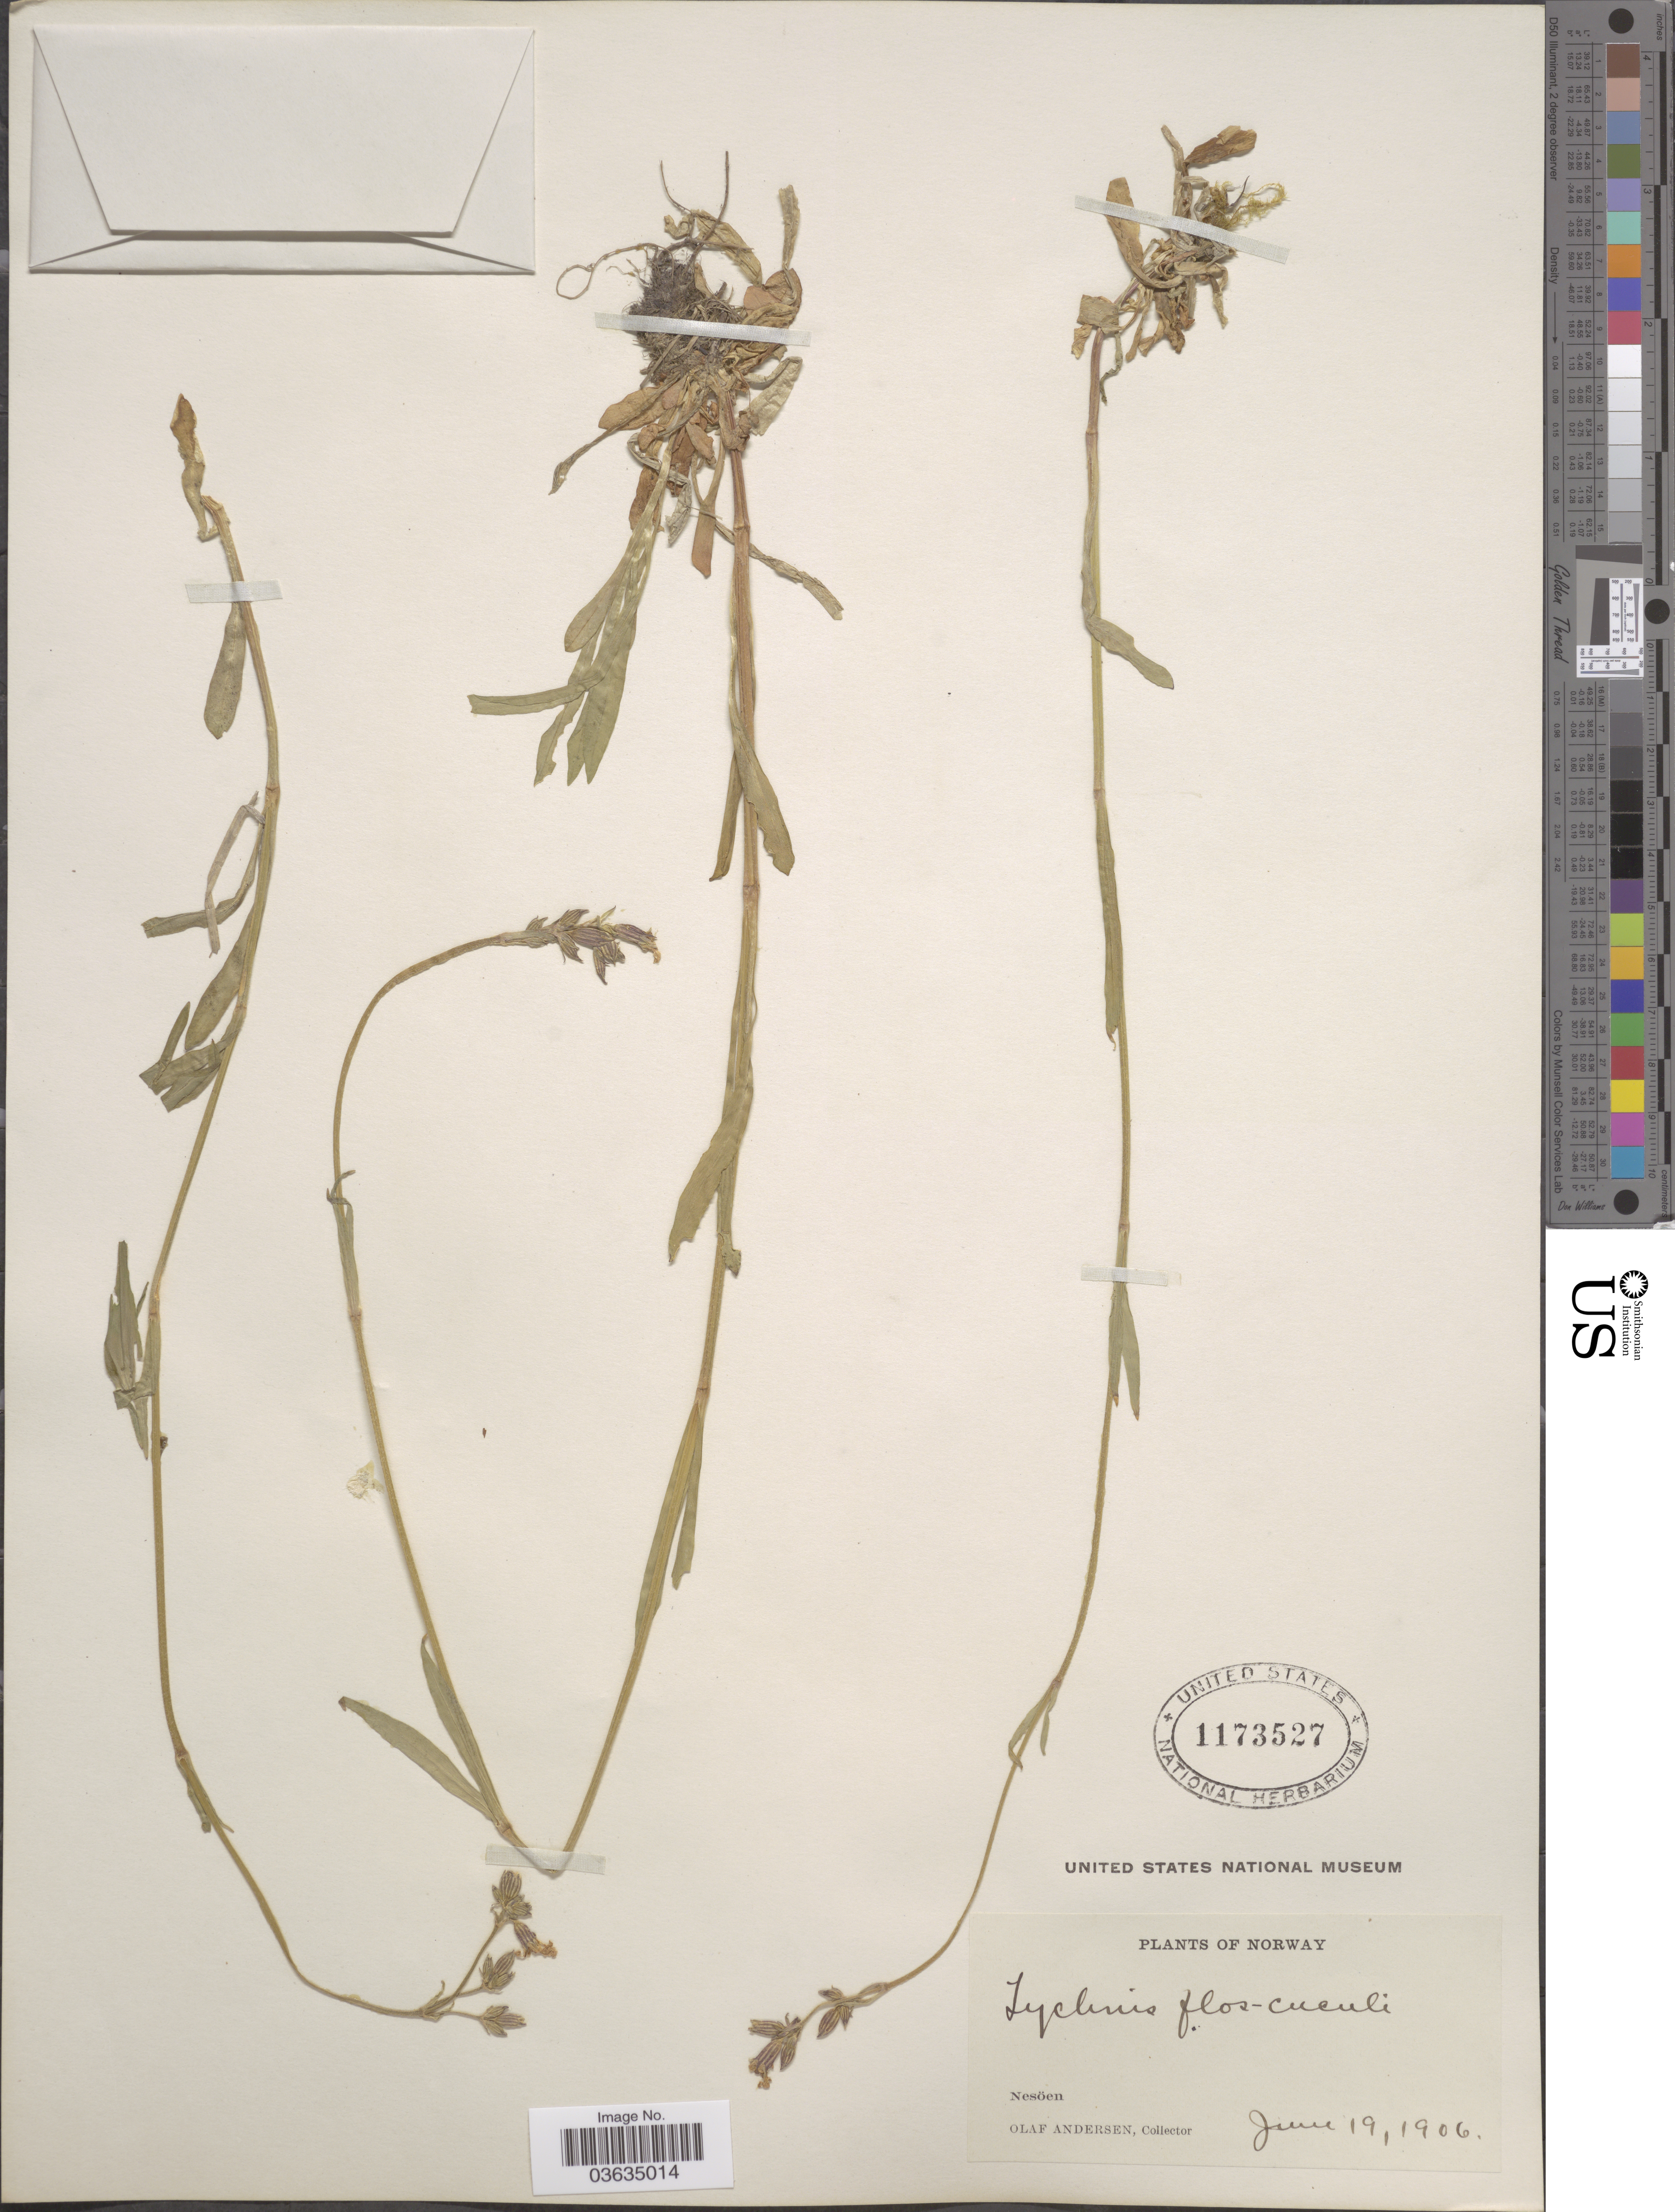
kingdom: Plantae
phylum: Tracheophyta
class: Magnoliopsida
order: Caryophyllales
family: Caryophyllaceae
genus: Silene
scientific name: Silene flos-cuculi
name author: (L.) Greuter & Burdet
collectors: O. Andersen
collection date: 1906-06-19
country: Norway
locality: Nesöen.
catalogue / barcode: US 1173527